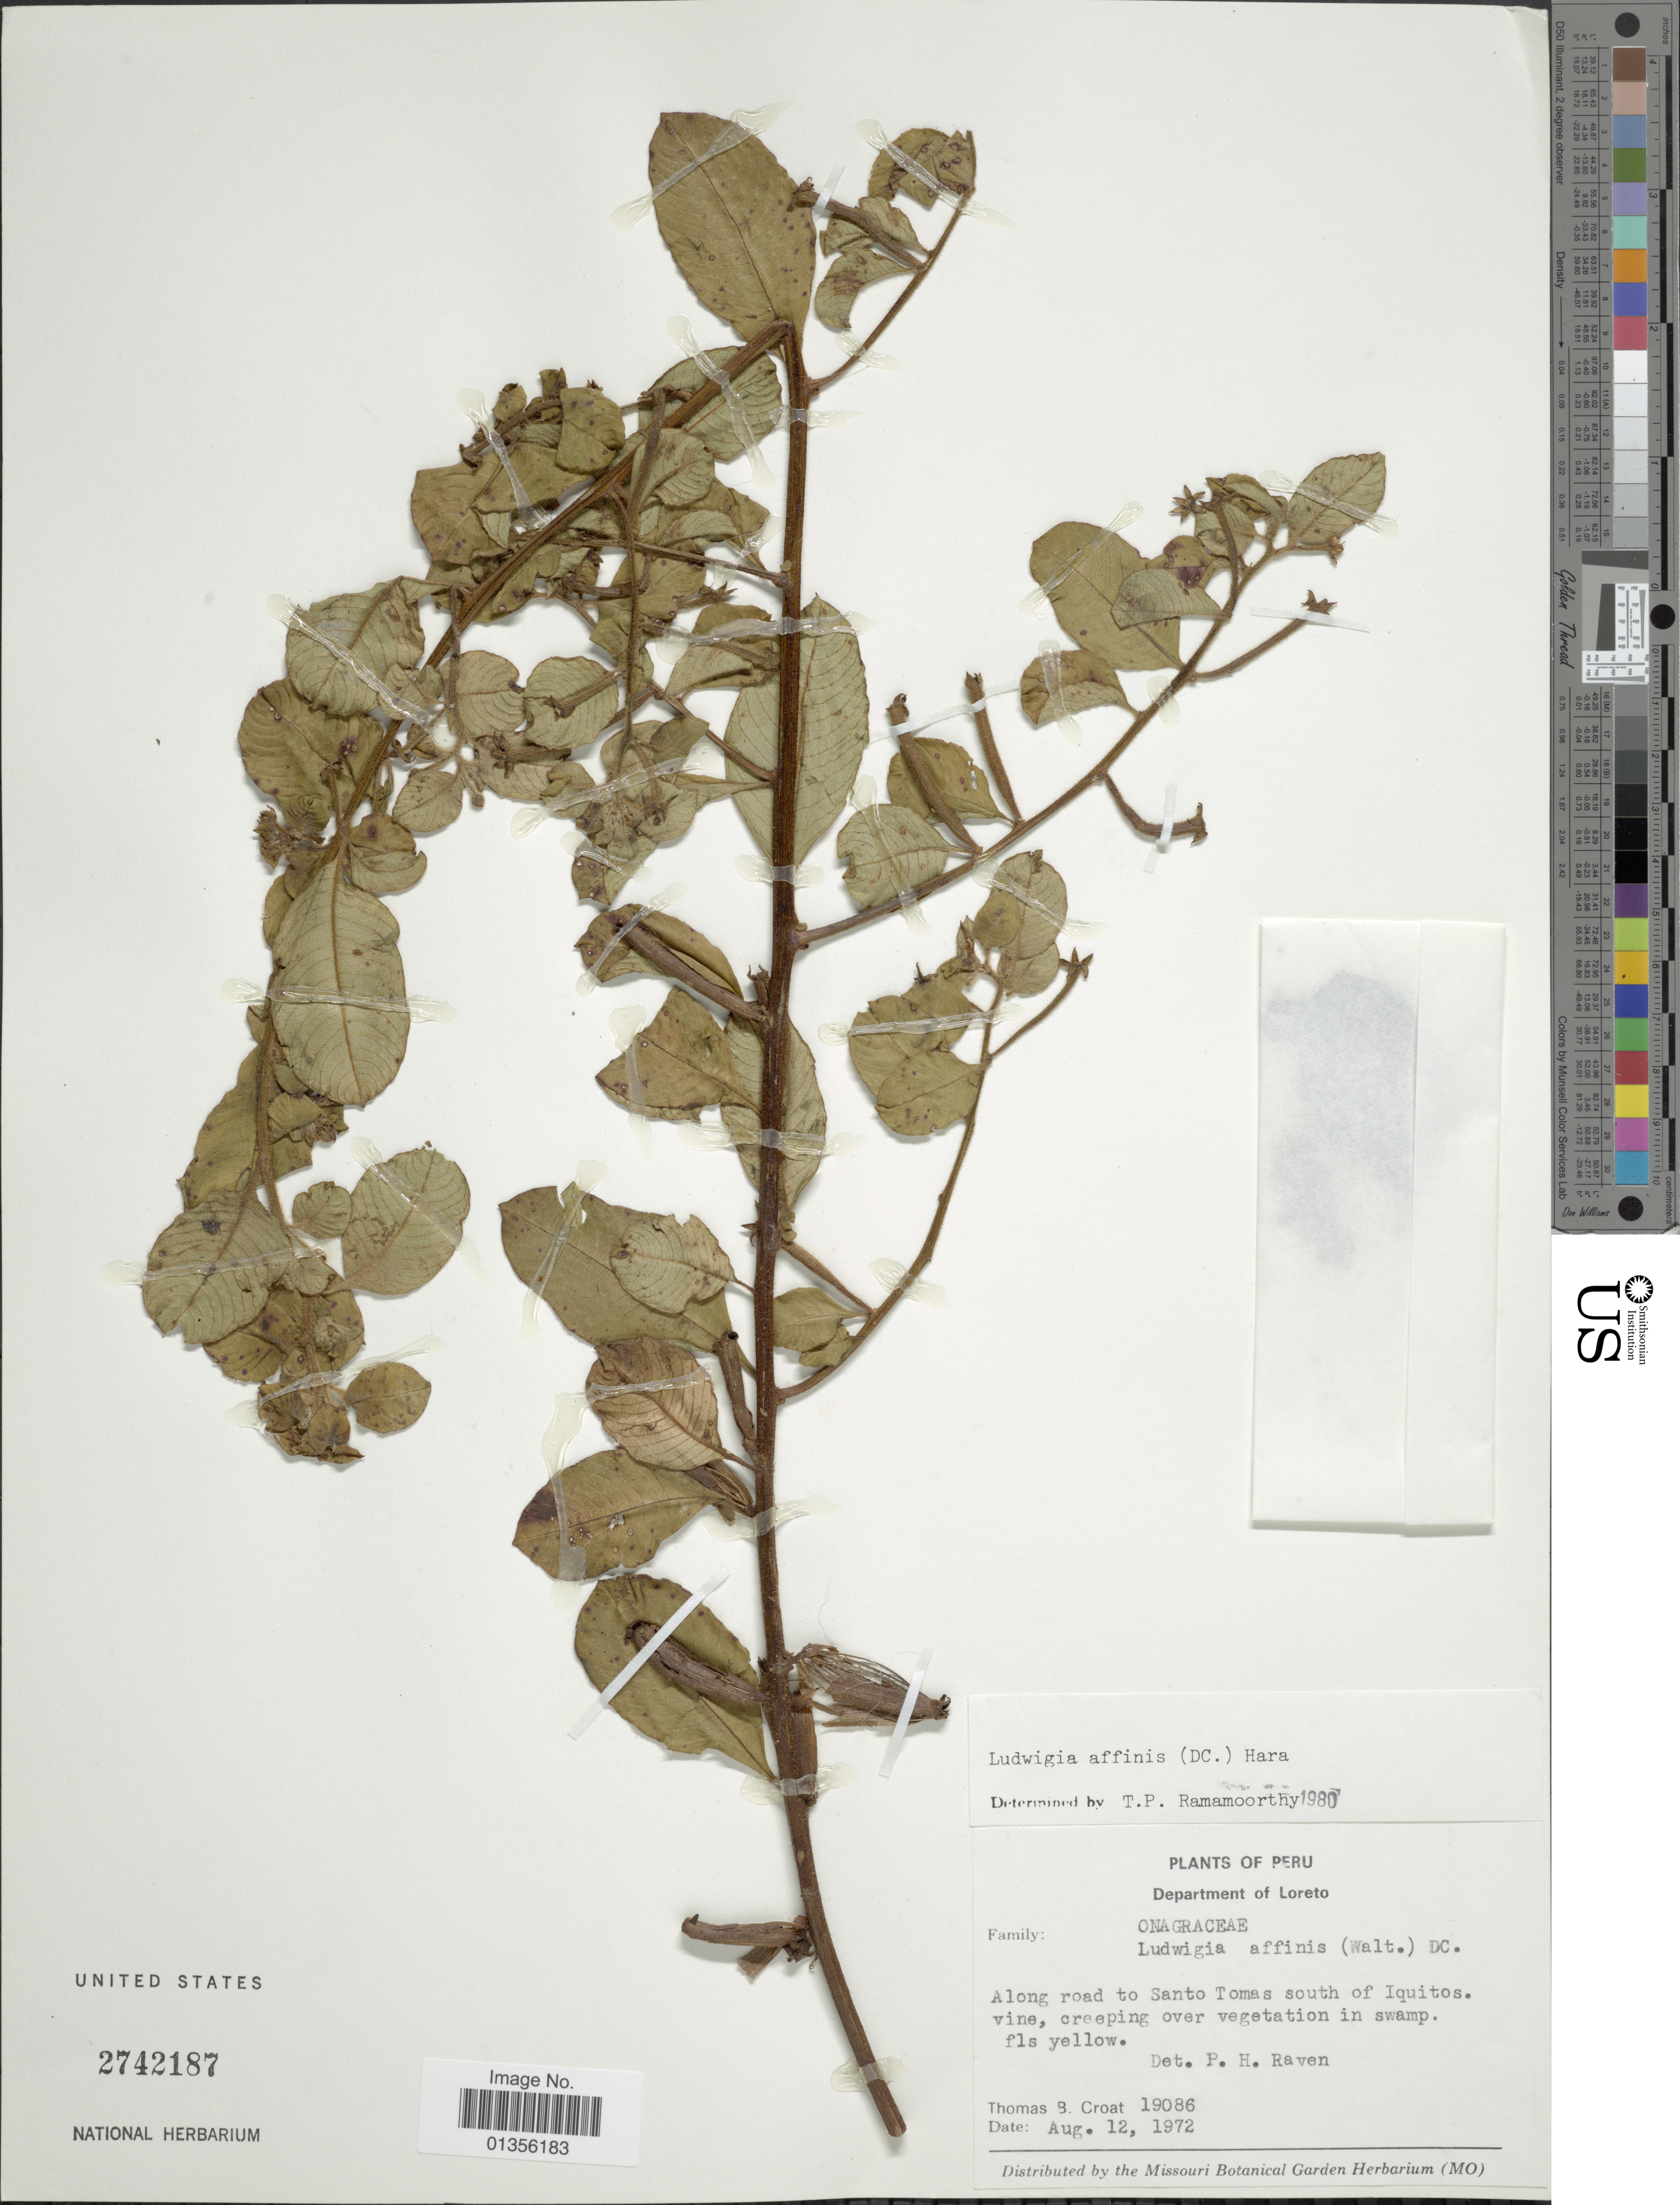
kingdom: Plantae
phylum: Tracheophyta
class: Magnoliopsida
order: Myrtales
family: Onagraceae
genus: Ludwigia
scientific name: Ludwigia affinis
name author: (DC.) H. Hara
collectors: T. B. Croat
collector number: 19086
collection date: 1972-08-02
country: Peru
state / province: Loreto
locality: Along road to Santo Tomas south of Iquitos.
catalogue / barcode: US 2742187